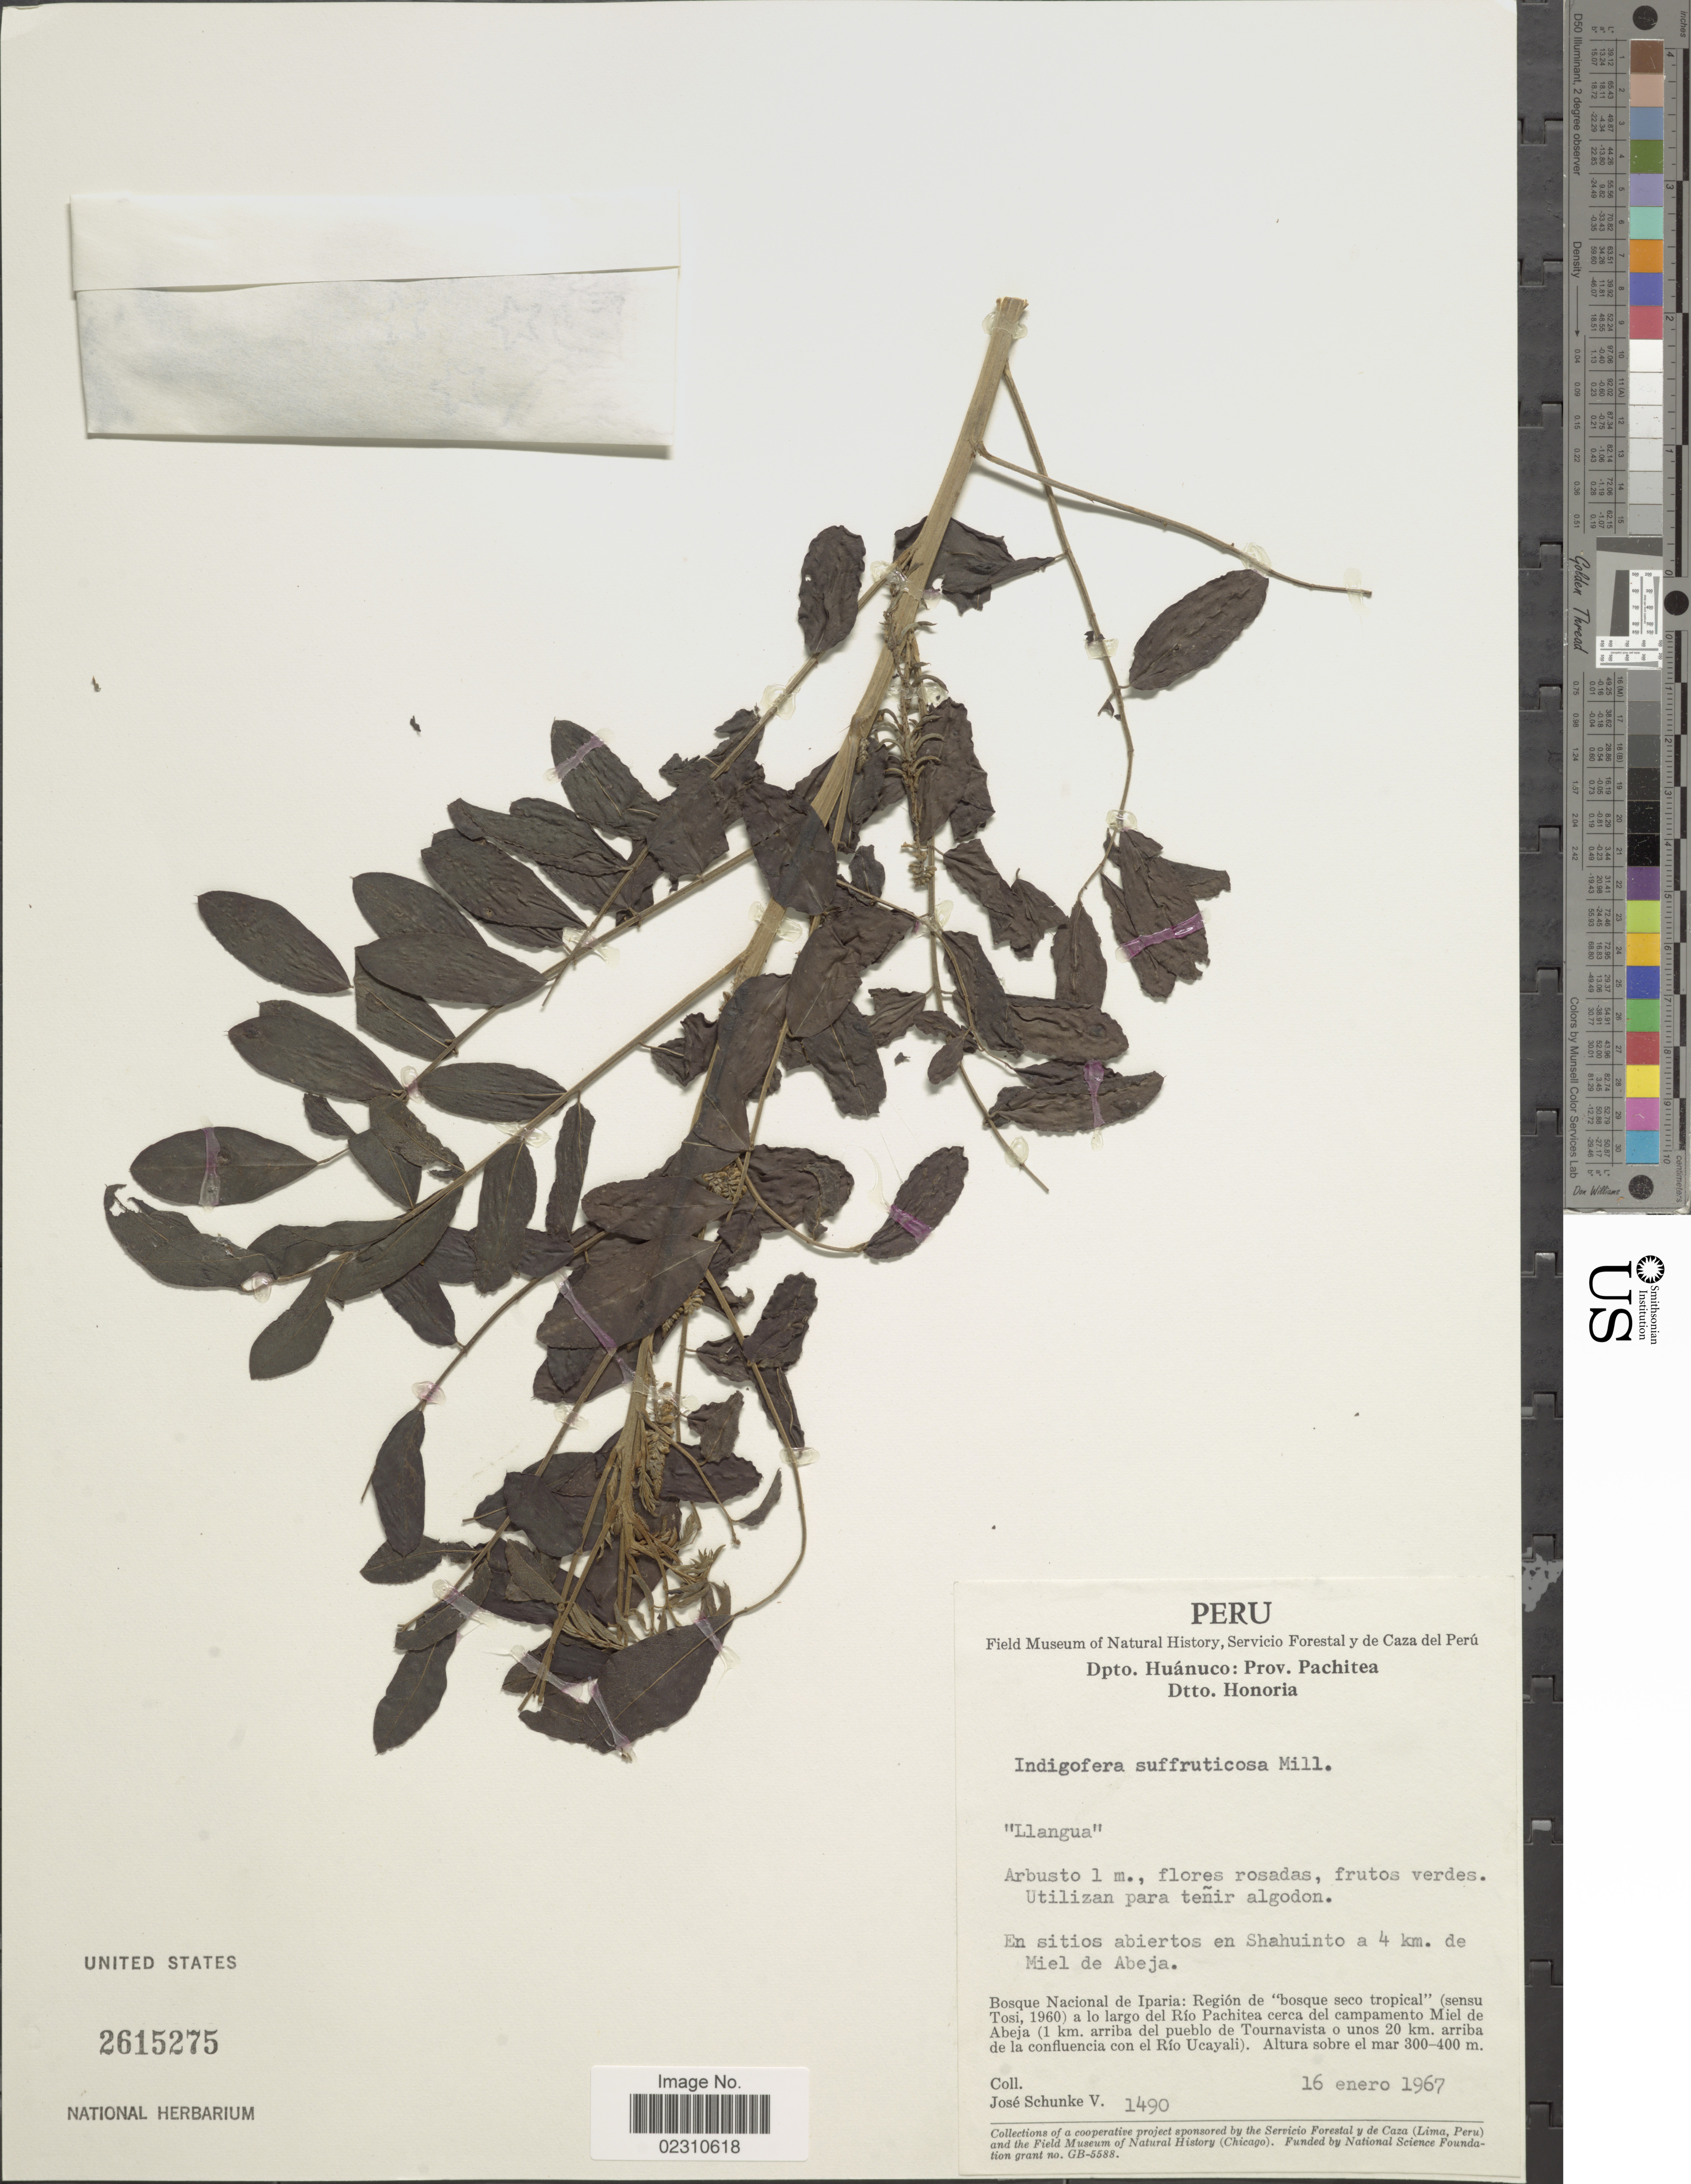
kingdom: Plantae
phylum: Tracheophyta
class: Magnoliopsida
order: Fabales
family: Fabaceae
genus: Indigofera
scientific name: Indigofera suffruticosa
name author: Mill.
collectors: J. Schunke Vigo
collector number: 1490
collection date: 1967-01-16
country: Peru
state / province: Huánuco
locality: Dpto. Huanuco: Prov. Pachitea, Dtto. Honoria. Bosque Nacional de Iparia: Regio de "bosque seco tropical"(sensu Tosi, 1960) a lo largo del Rio Pacgitea secra del camapmento Miel de Abeja (1 km , arrba del pueblo de Tournavista o unos 20 km, arriba de la confluencia con el Rio Ucayali).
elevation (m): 300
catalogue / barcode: US 2615275